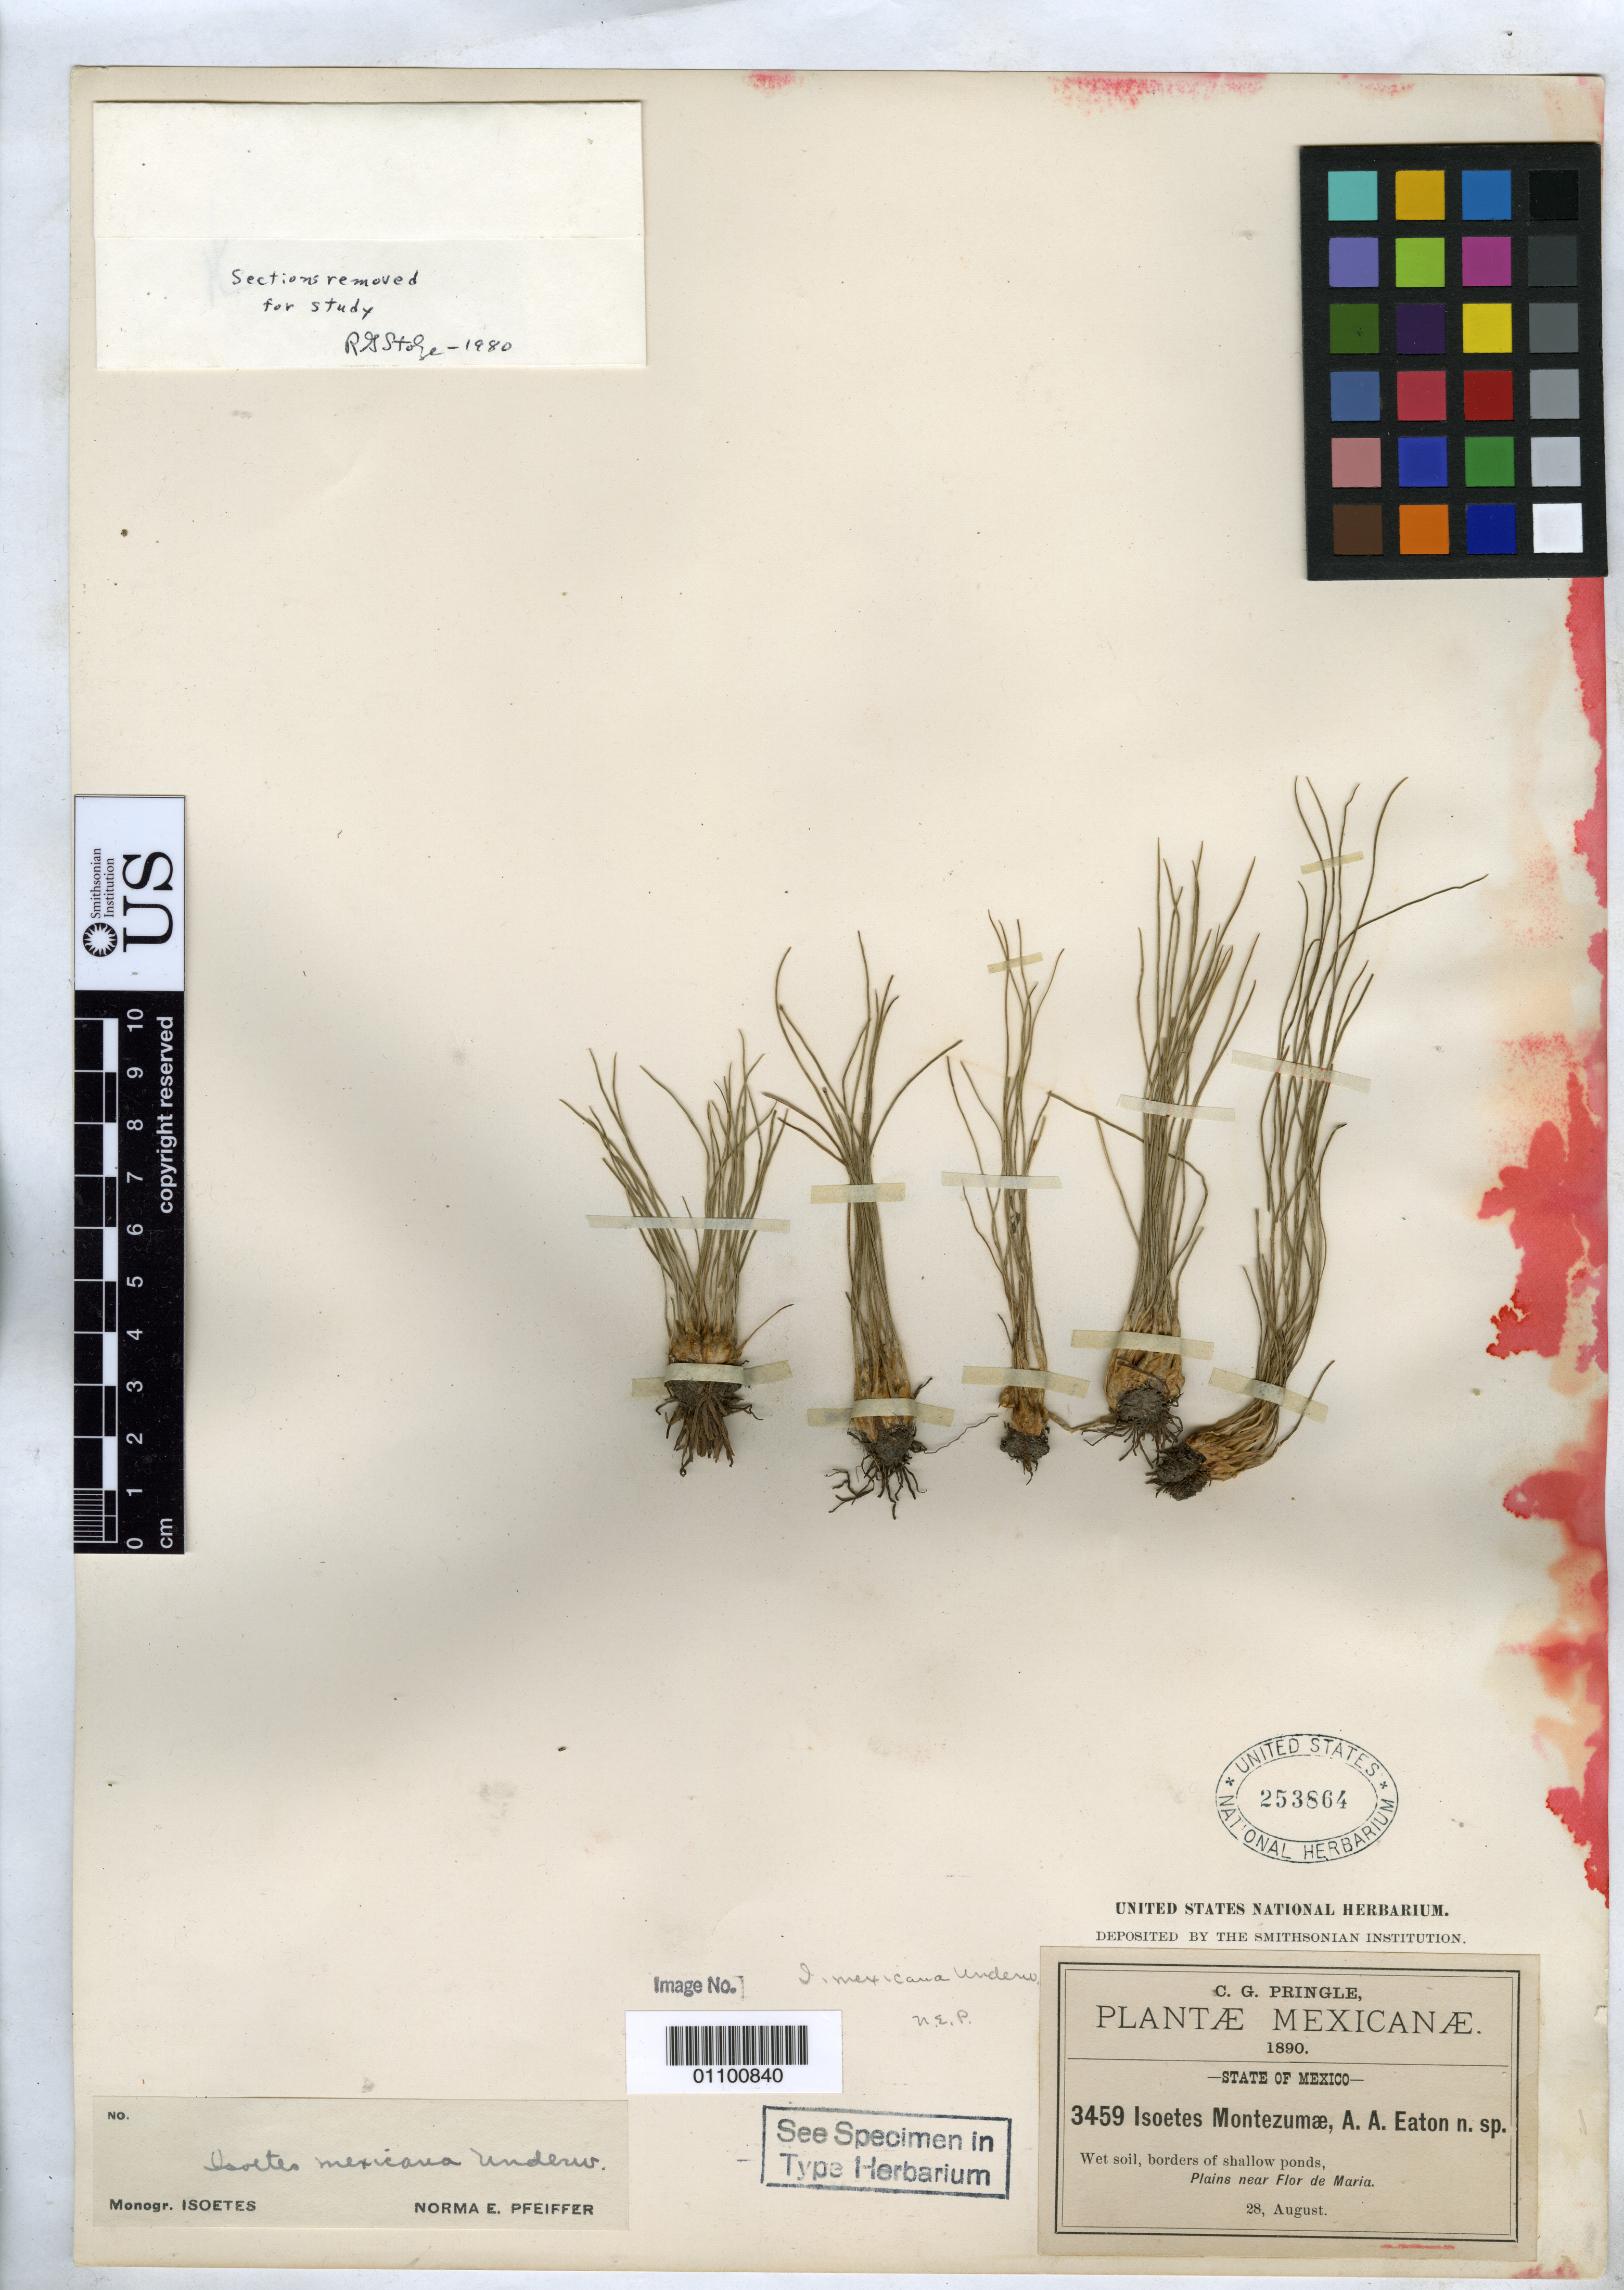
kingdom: Plantae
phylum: Tracheophyta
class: Lycopodiopsida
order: Isoetales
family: Isoetaceae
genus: Isoetes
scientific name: Isoetes montezumae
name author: A.A. Eaton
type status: Isotype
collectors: C. G. Pringle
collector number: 3459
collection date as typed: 28 Aug 1890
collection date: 1890-08-28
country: Mexico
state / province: México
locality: Plains near Flor de Maria.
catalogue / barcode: US 253864